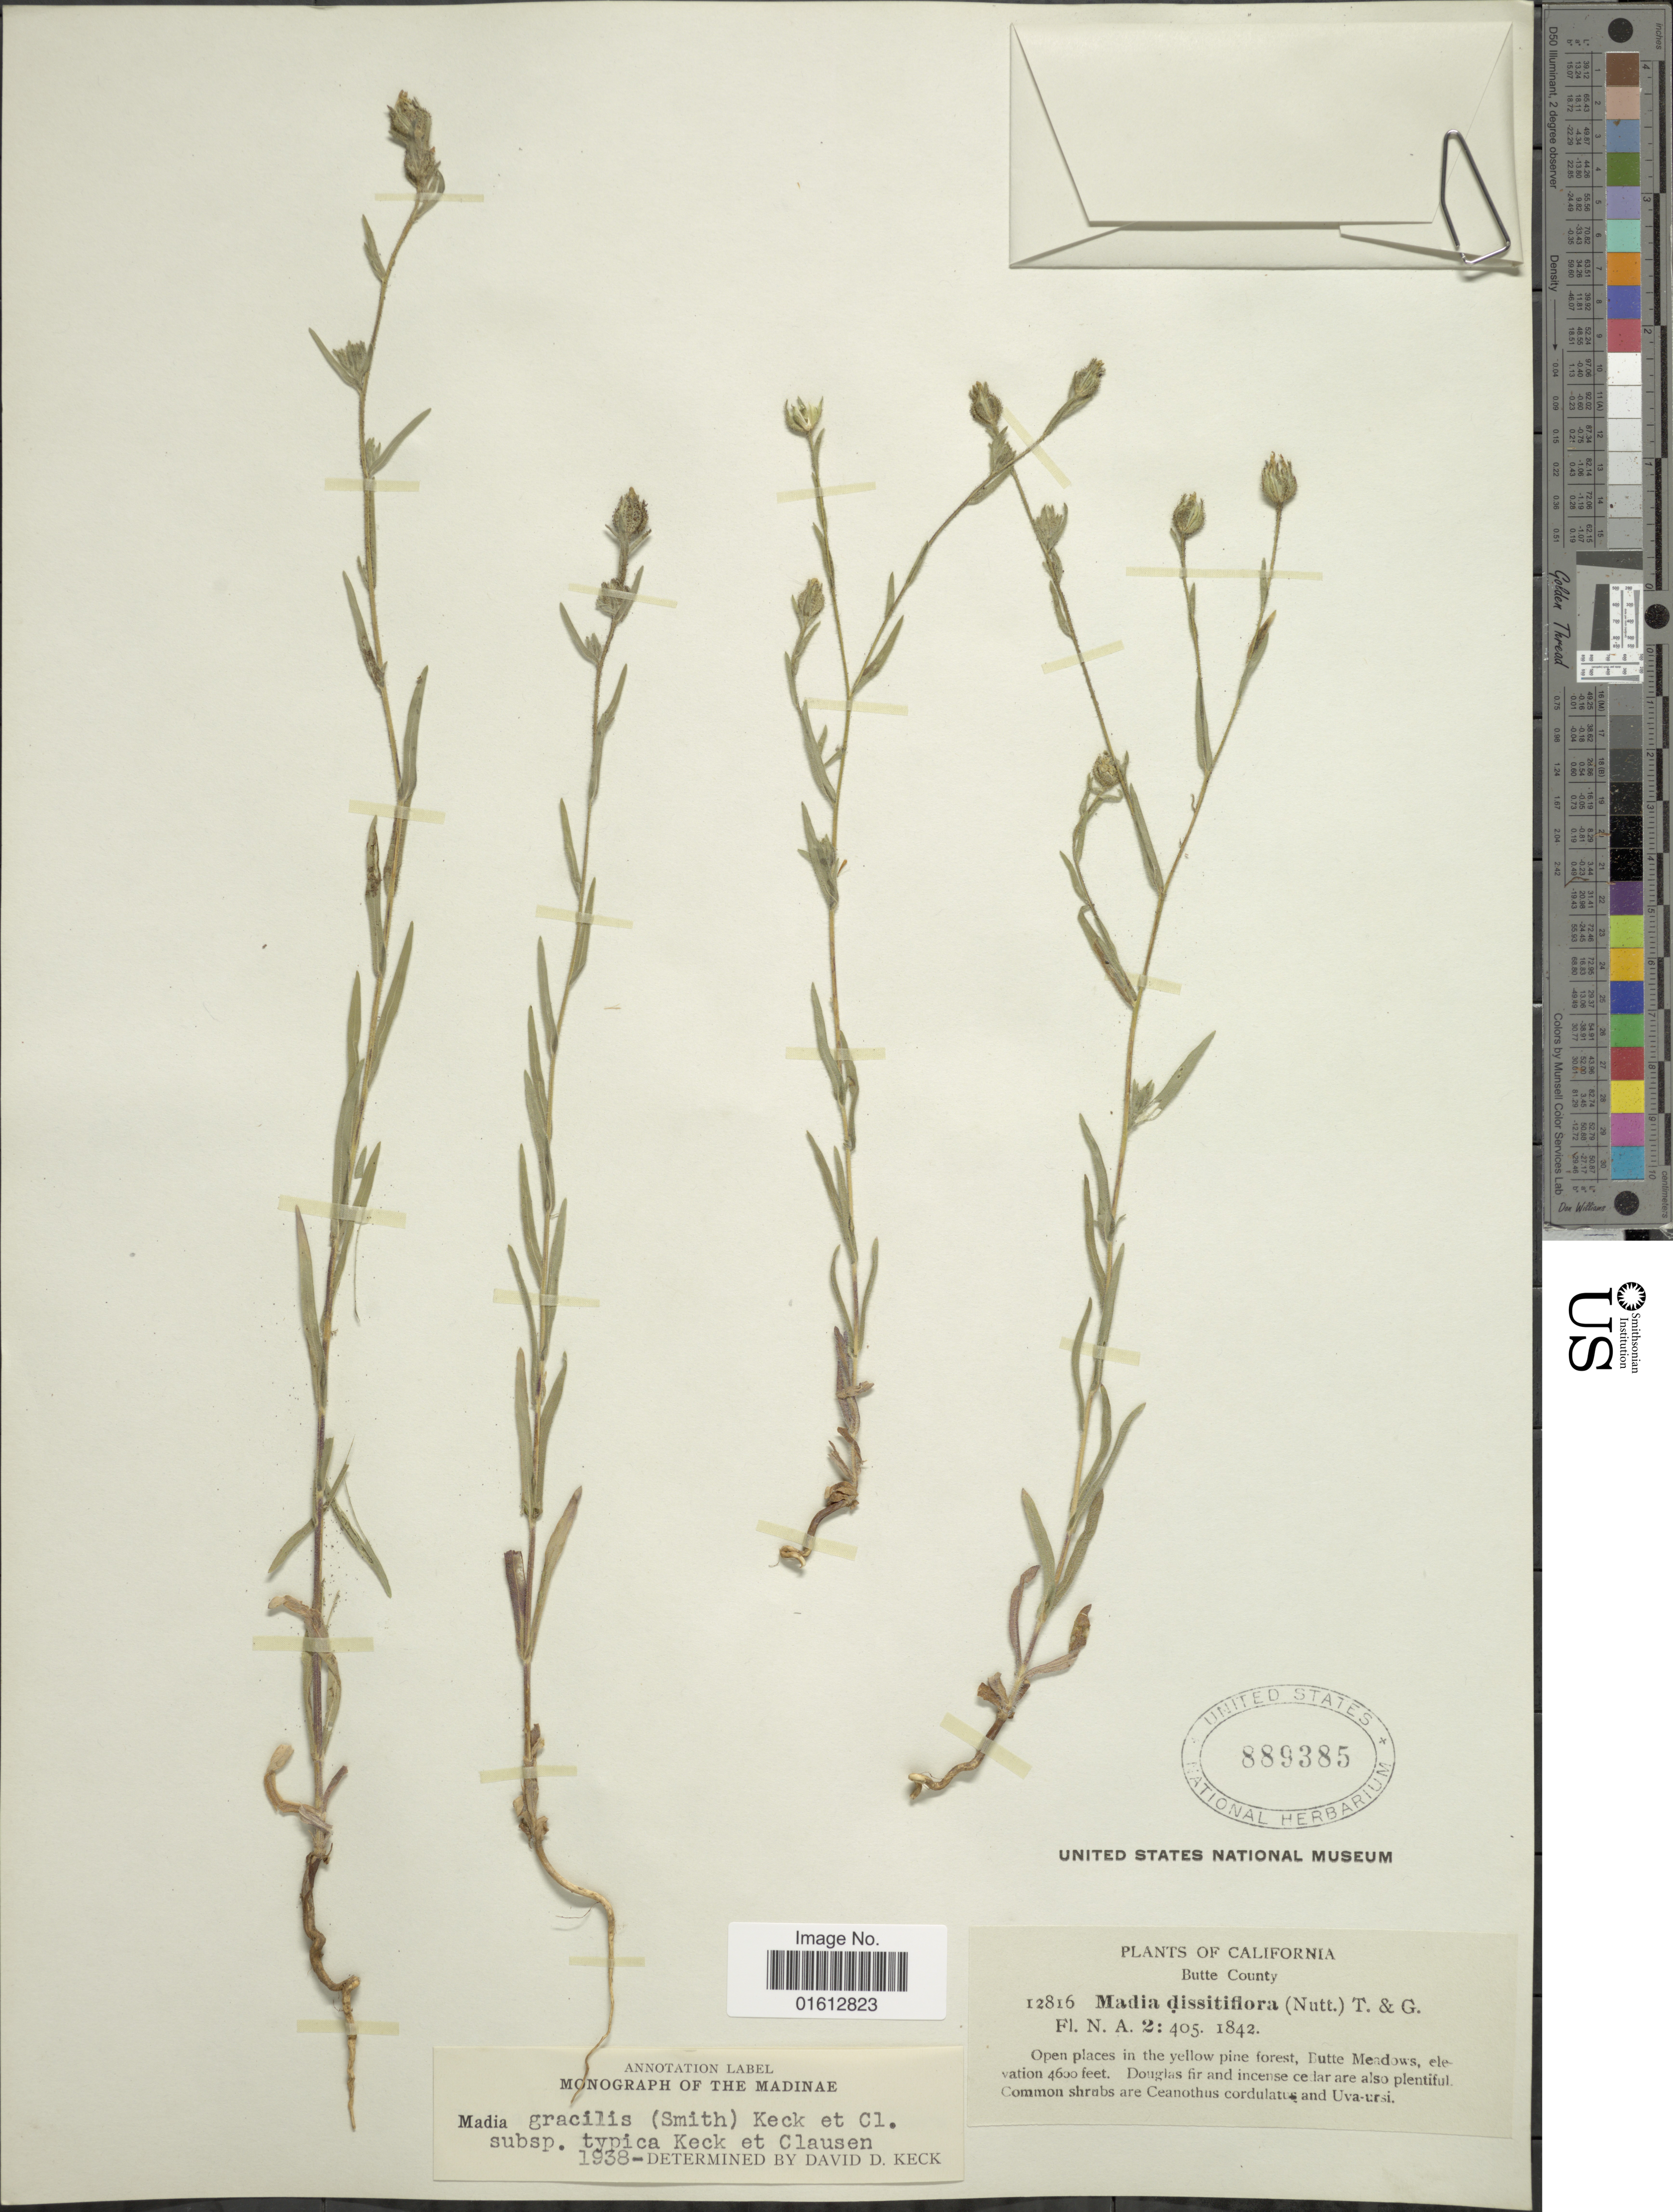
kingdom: Plantae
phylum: Tracheophyta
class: Magnoliopsida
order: Asterales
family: Asteraceae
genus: Madia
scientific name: Madia gracilis subsp. gracilis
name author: (Sm.) D.D. Keck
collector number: I2816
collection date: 1842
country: United States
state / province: California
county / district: Butte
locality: California, Butte County, Butte Meadows.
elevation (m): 1402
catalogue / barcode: US 889385